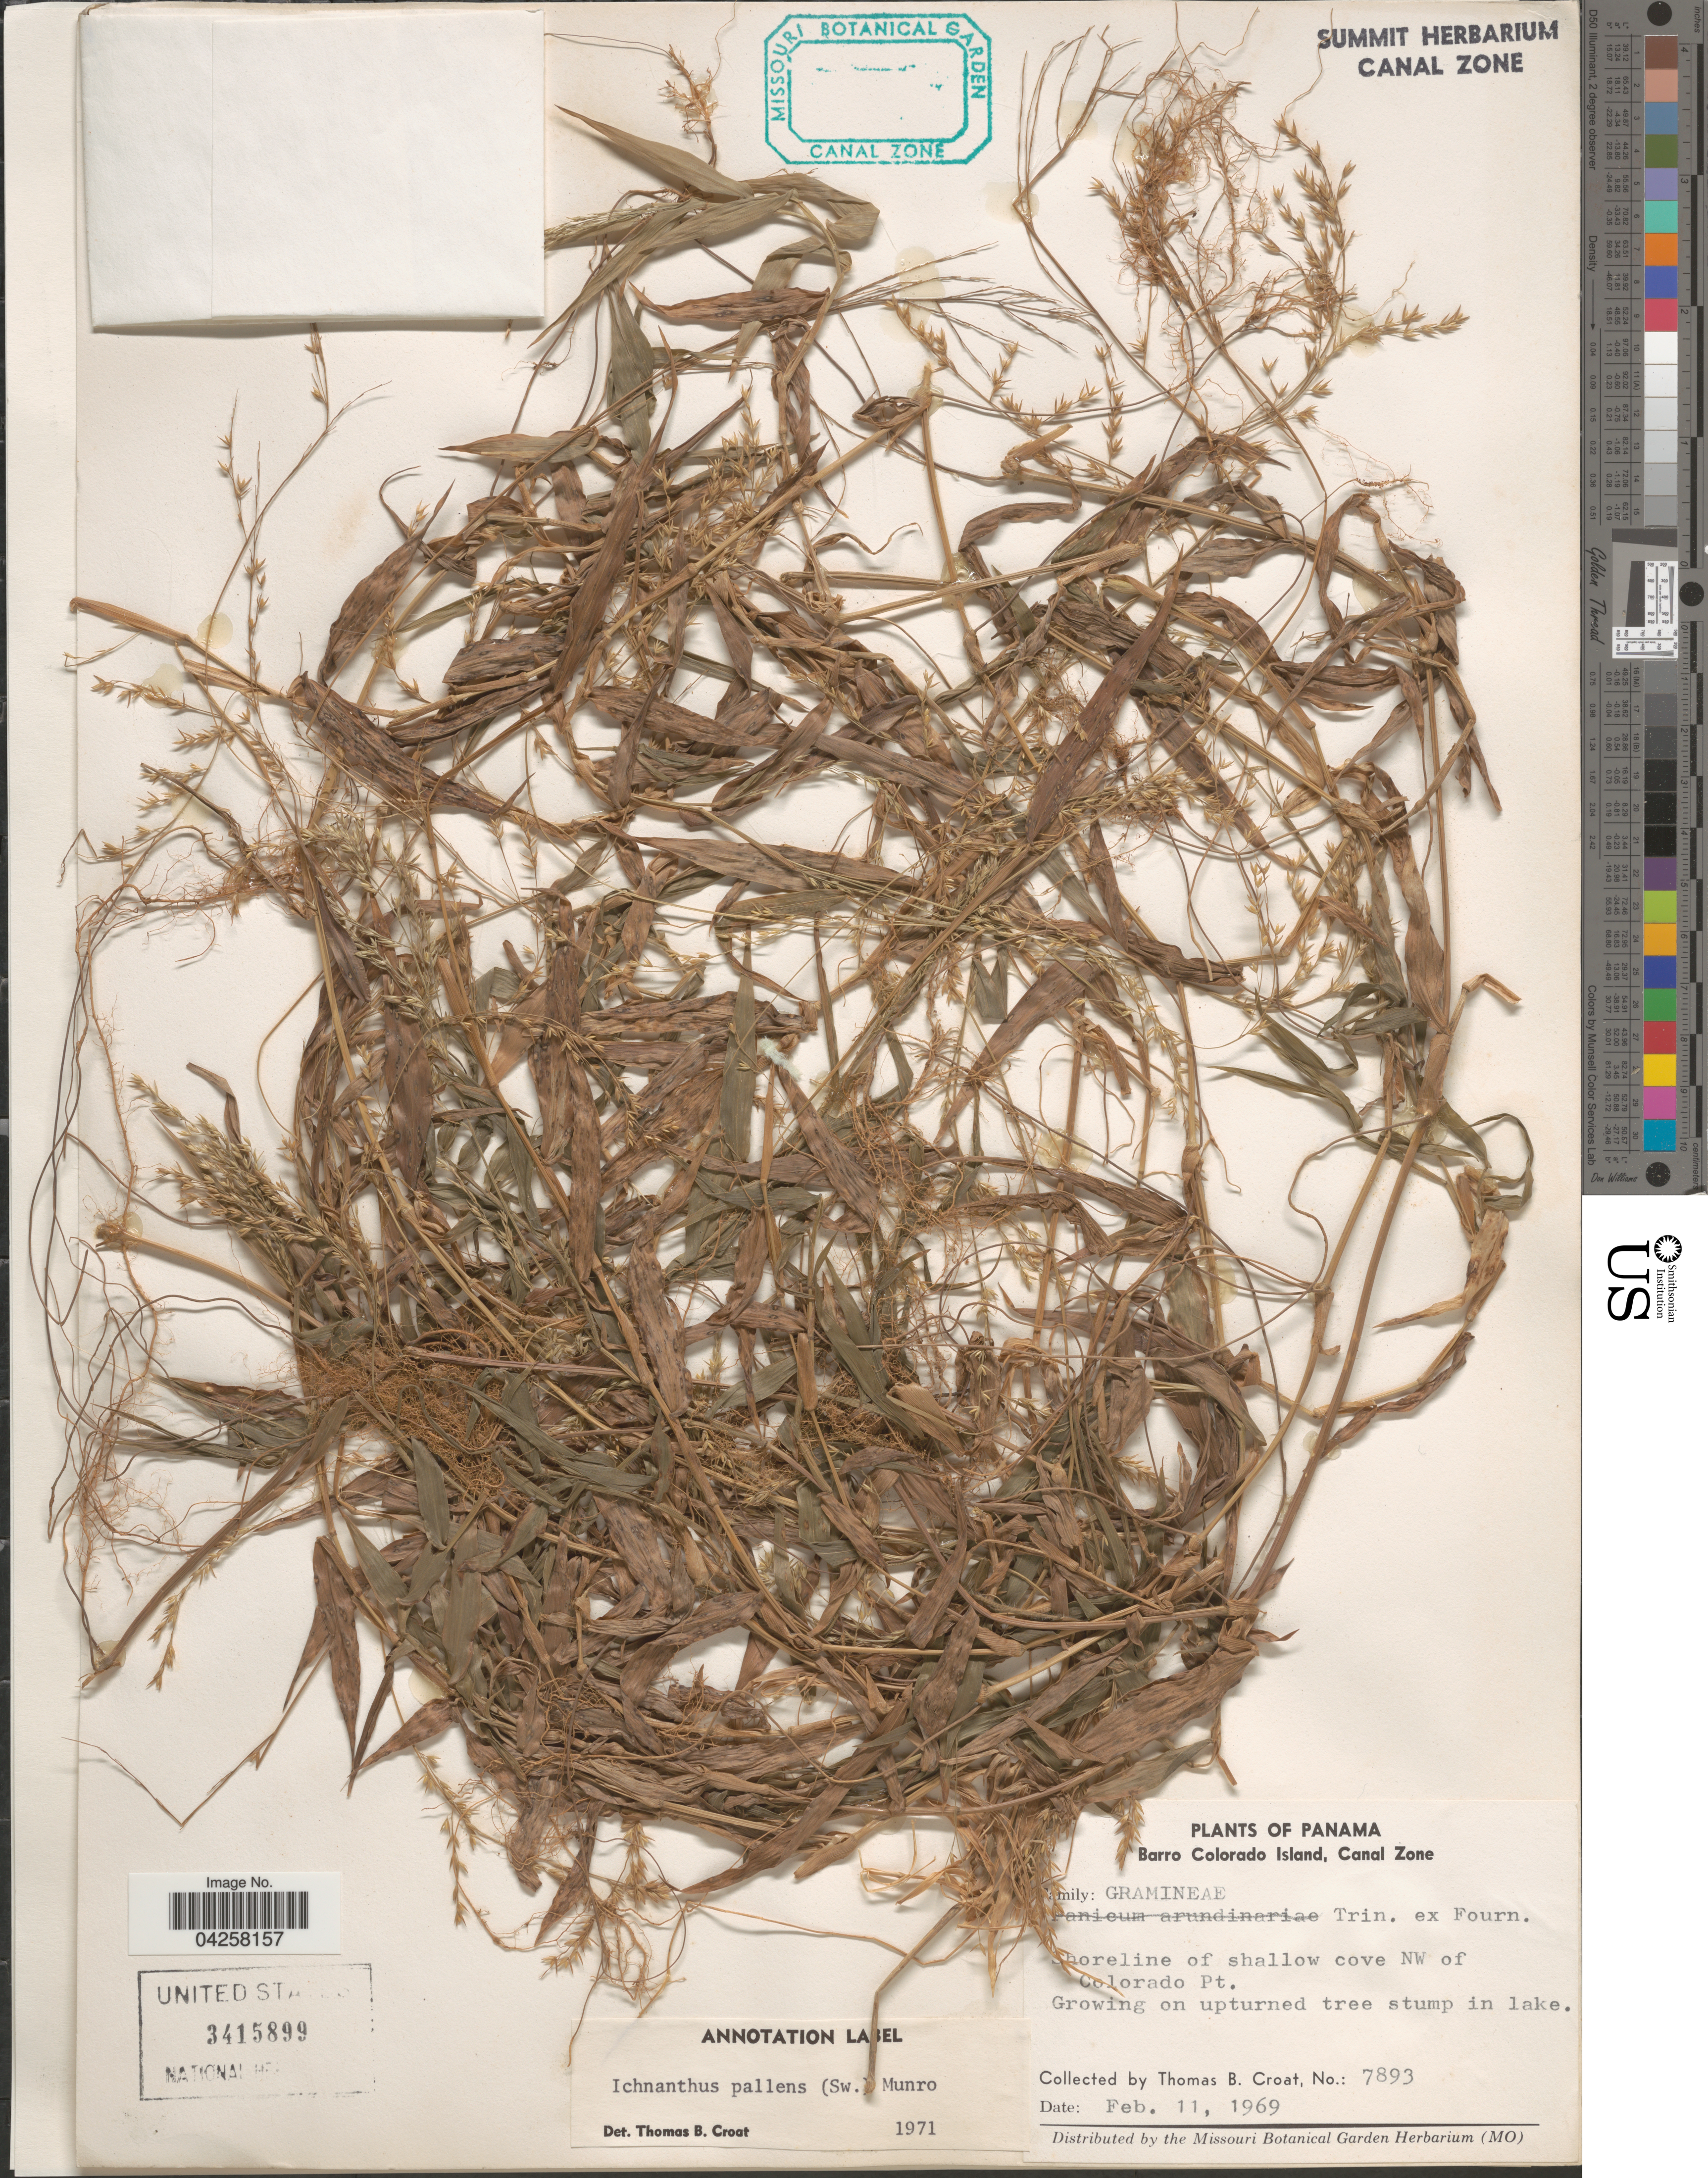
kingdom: Plantae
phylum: Tracheophyta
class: Liliopsida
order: Poales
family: Poaceae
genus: Ichnanthus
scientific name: Ichnanthus pallens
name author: (Sw.) Munro ex Benth.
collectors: T. B. Croat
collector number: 7893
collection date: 1969-02-11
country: Panama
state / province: Panamá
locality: Barro Colorado Island, Canal Zone. Shoreline of shallow cove NW of Colorado Pt.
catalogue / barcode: US 3415899